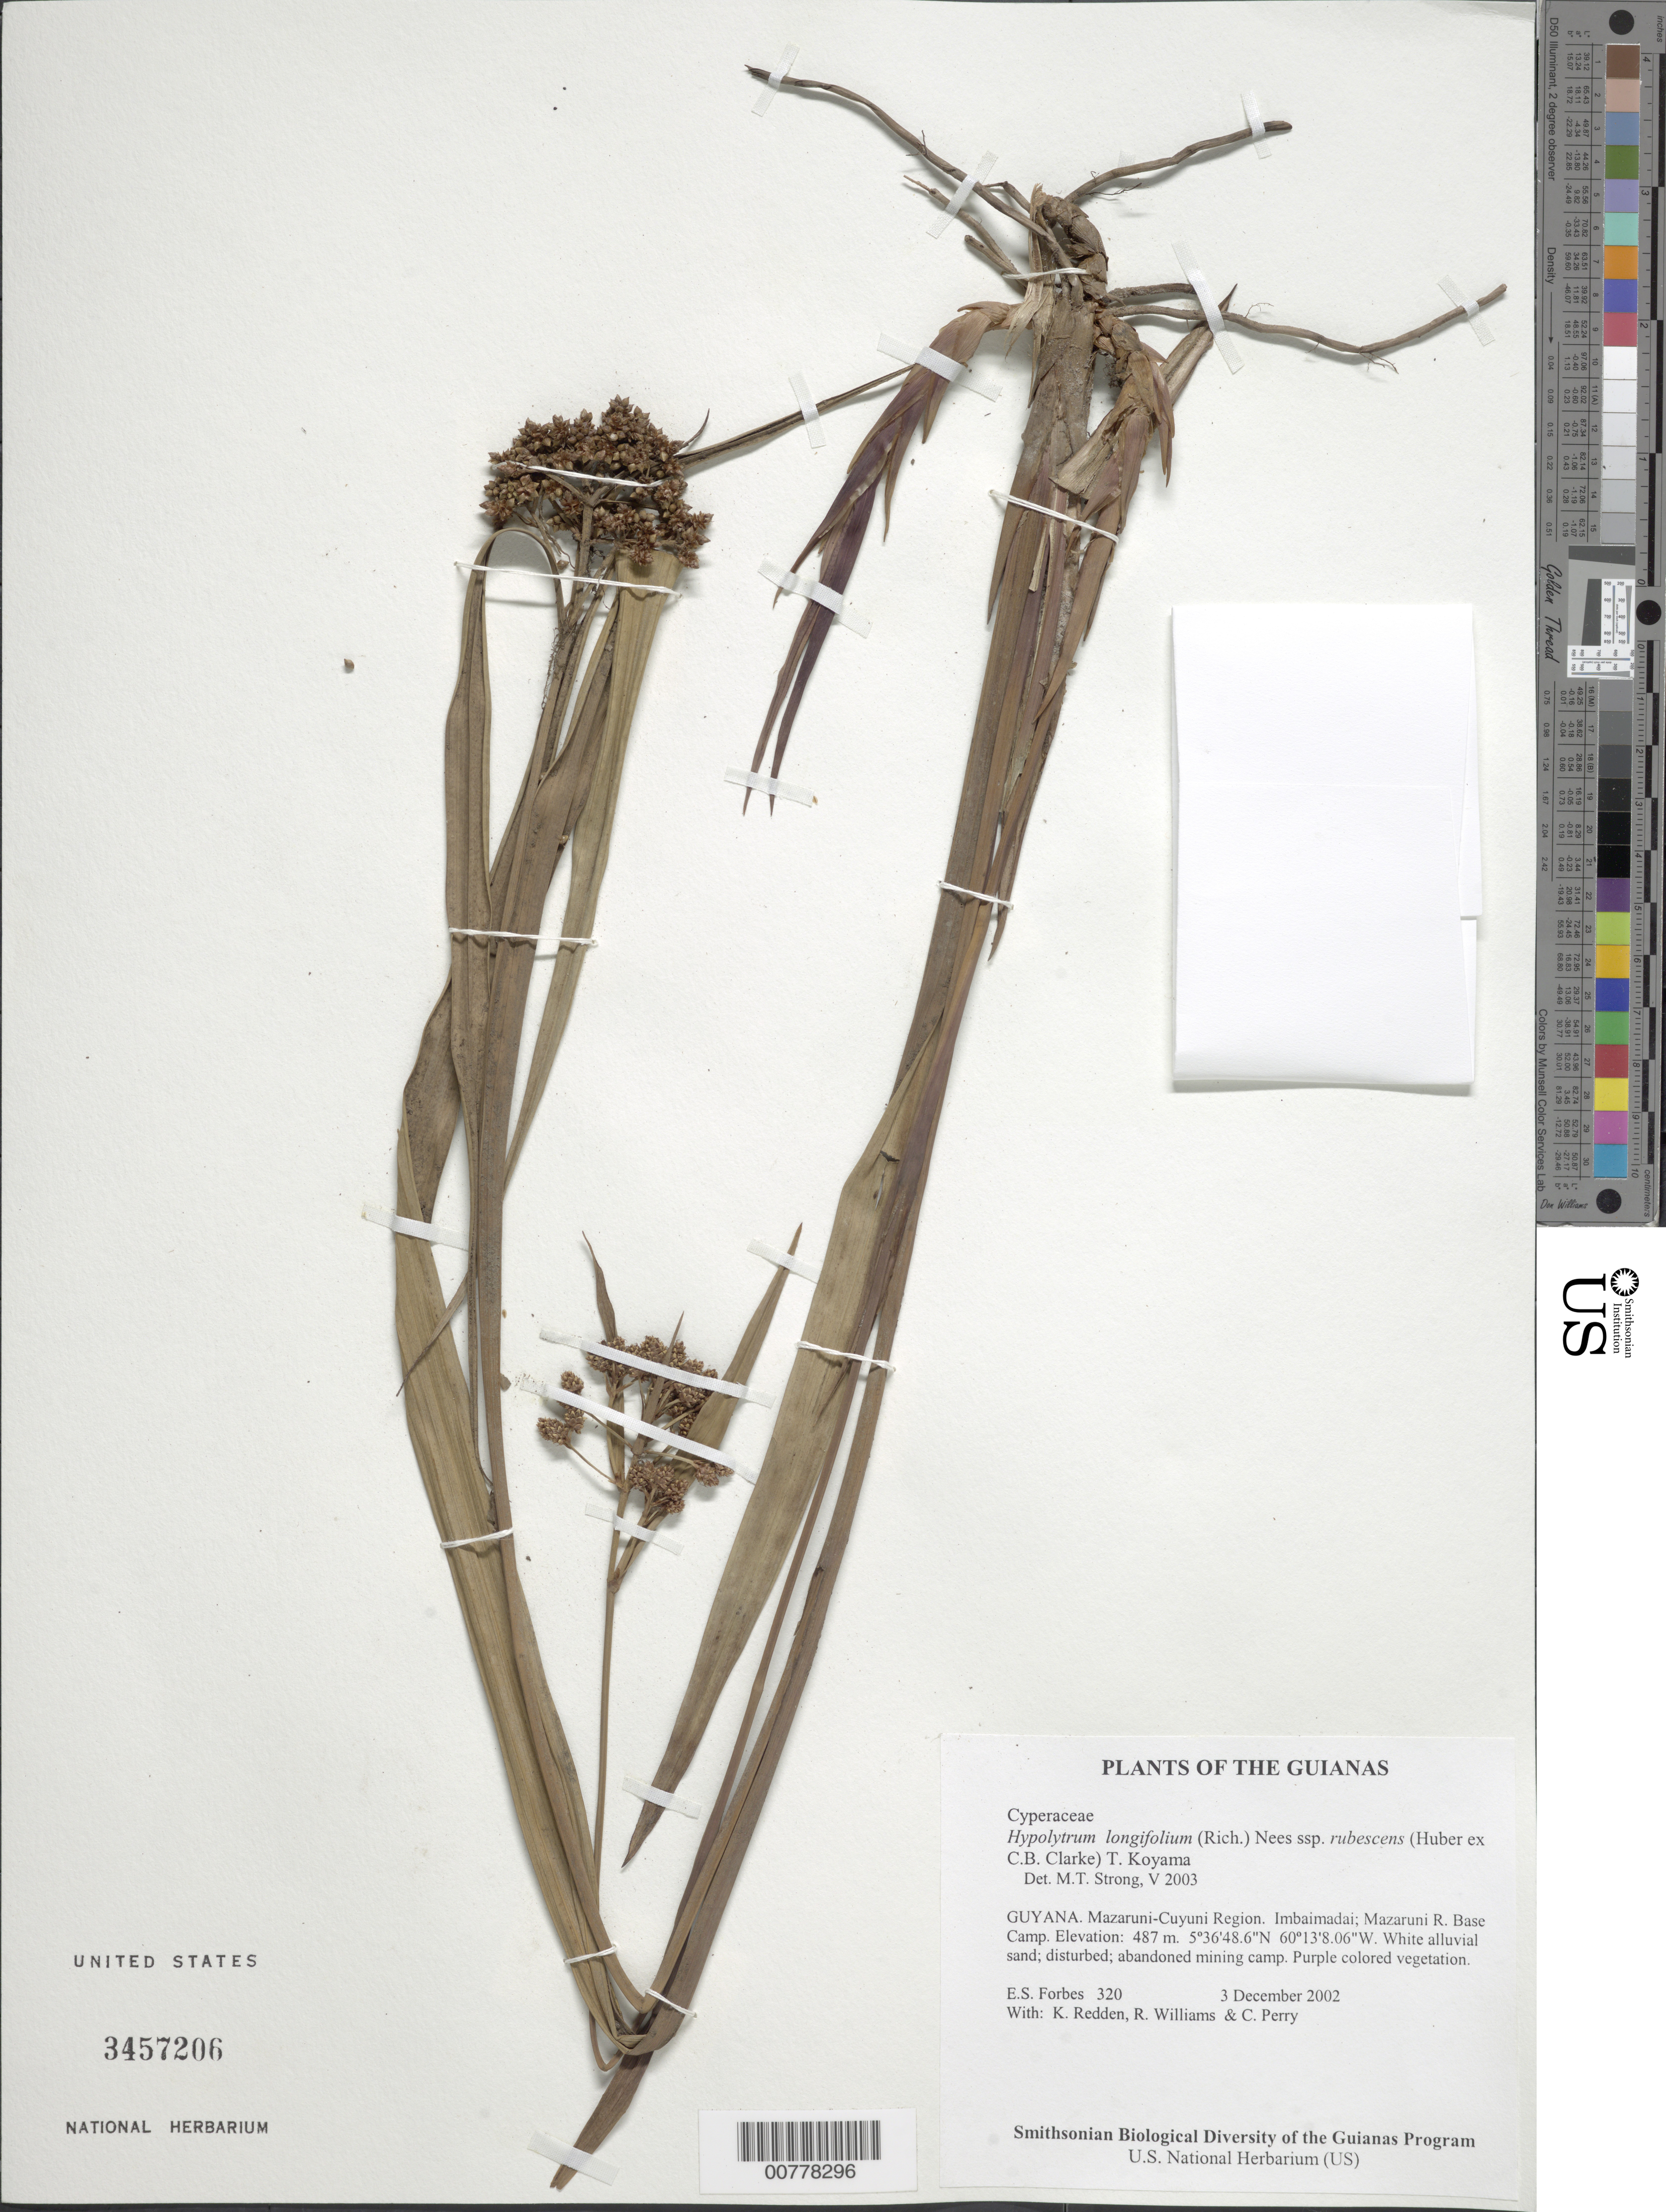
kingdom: Plantae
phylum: Tracheophyta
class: Liliopsida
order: Poales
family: Cyperaceae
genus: Hypolytrum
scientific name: Hypolytrum longifolium subsp. rubescens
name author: (Huber ex C.B. Clarke) T. Koyama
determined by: Strong, M. T., (US), Smithsonian Institution - National Museum of Natural History (UNITED STATES)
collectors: E. Forbes, K. M. Redden, R. Williams & C. Perry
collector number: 320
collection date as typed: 3 December 2002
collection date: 2002-12-03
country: Guyana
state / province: Cuyuni-Mazaruni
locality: Imbaimadai; Mazaruni R. Base Camp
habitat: White alluvial sand; disturbed; abandoned mining camp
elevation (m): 487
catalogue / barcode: US 3457206